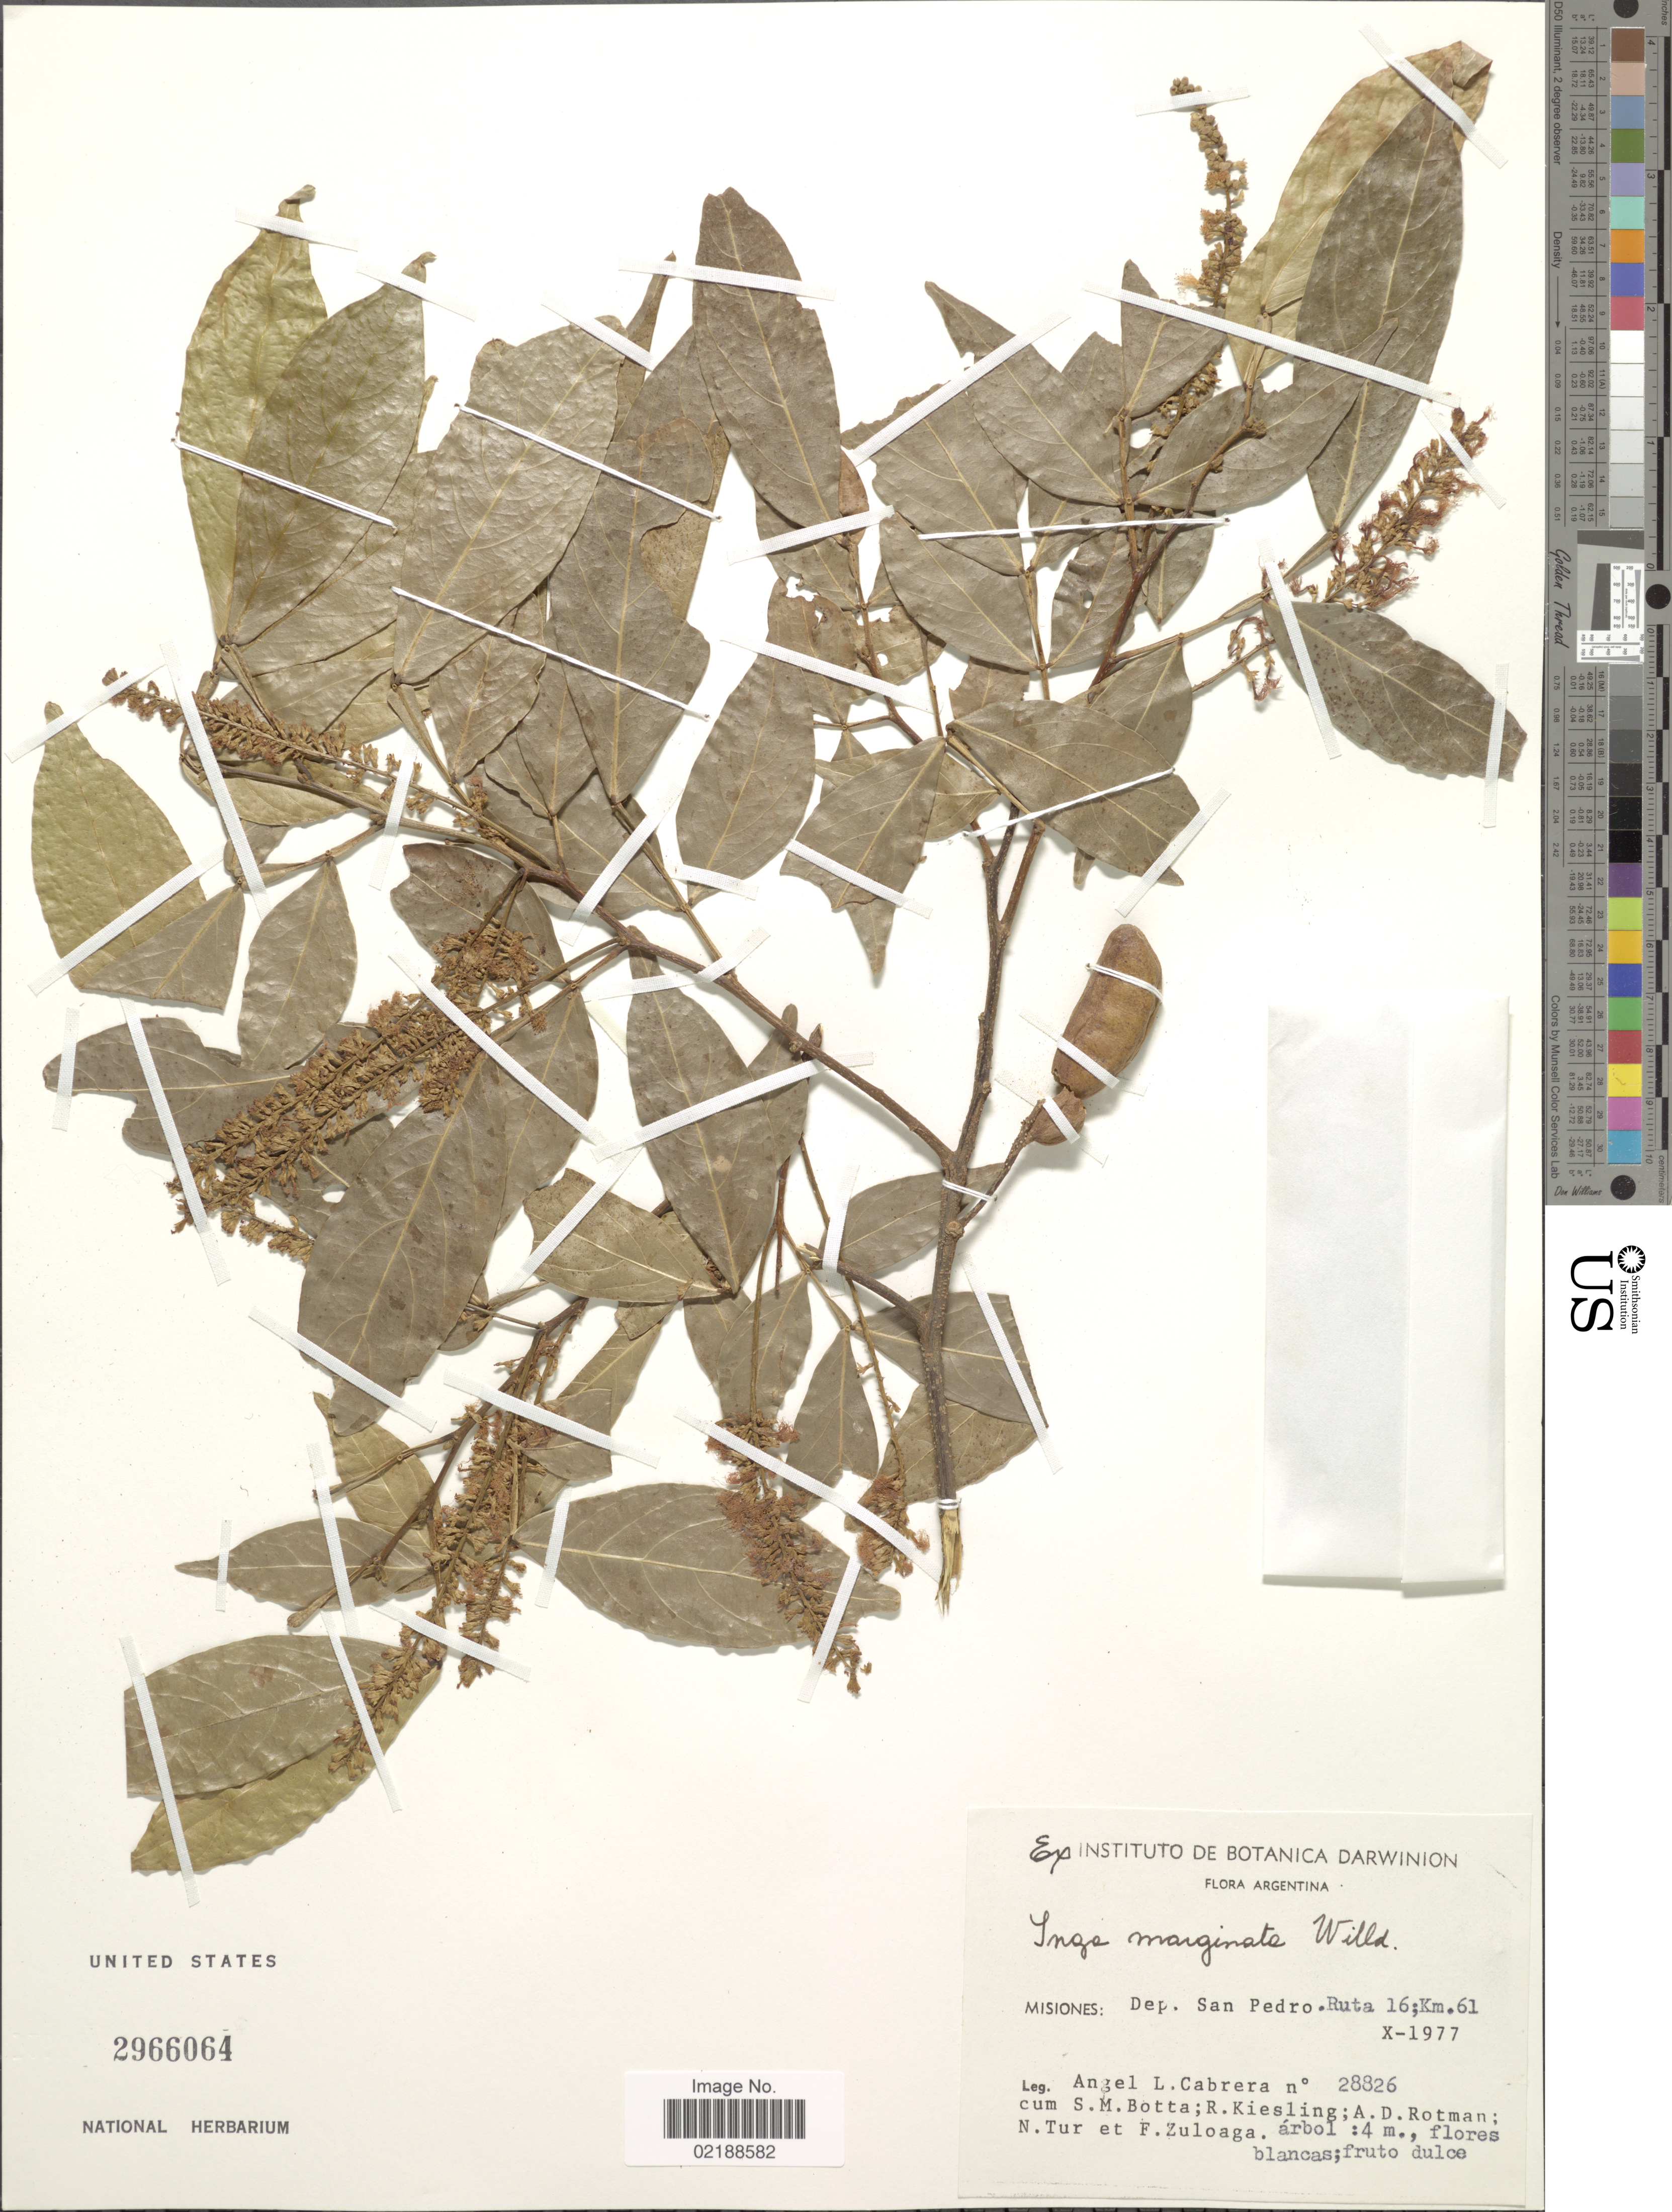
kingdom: Plantae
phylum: Tracheophyta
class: Magnoliopsida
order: Fabales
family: Fabaceae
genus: Inga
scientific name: Inga marginata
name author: Willd.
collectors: A. L. Cabrera, S. Botta, R. Kiesling, A. D. Rotman & et al.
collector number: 28826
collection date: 1977-10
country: Argentina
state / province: Misiones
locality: Dep. San Pedro Ruta 16; Km 61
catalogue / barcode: US 2966064